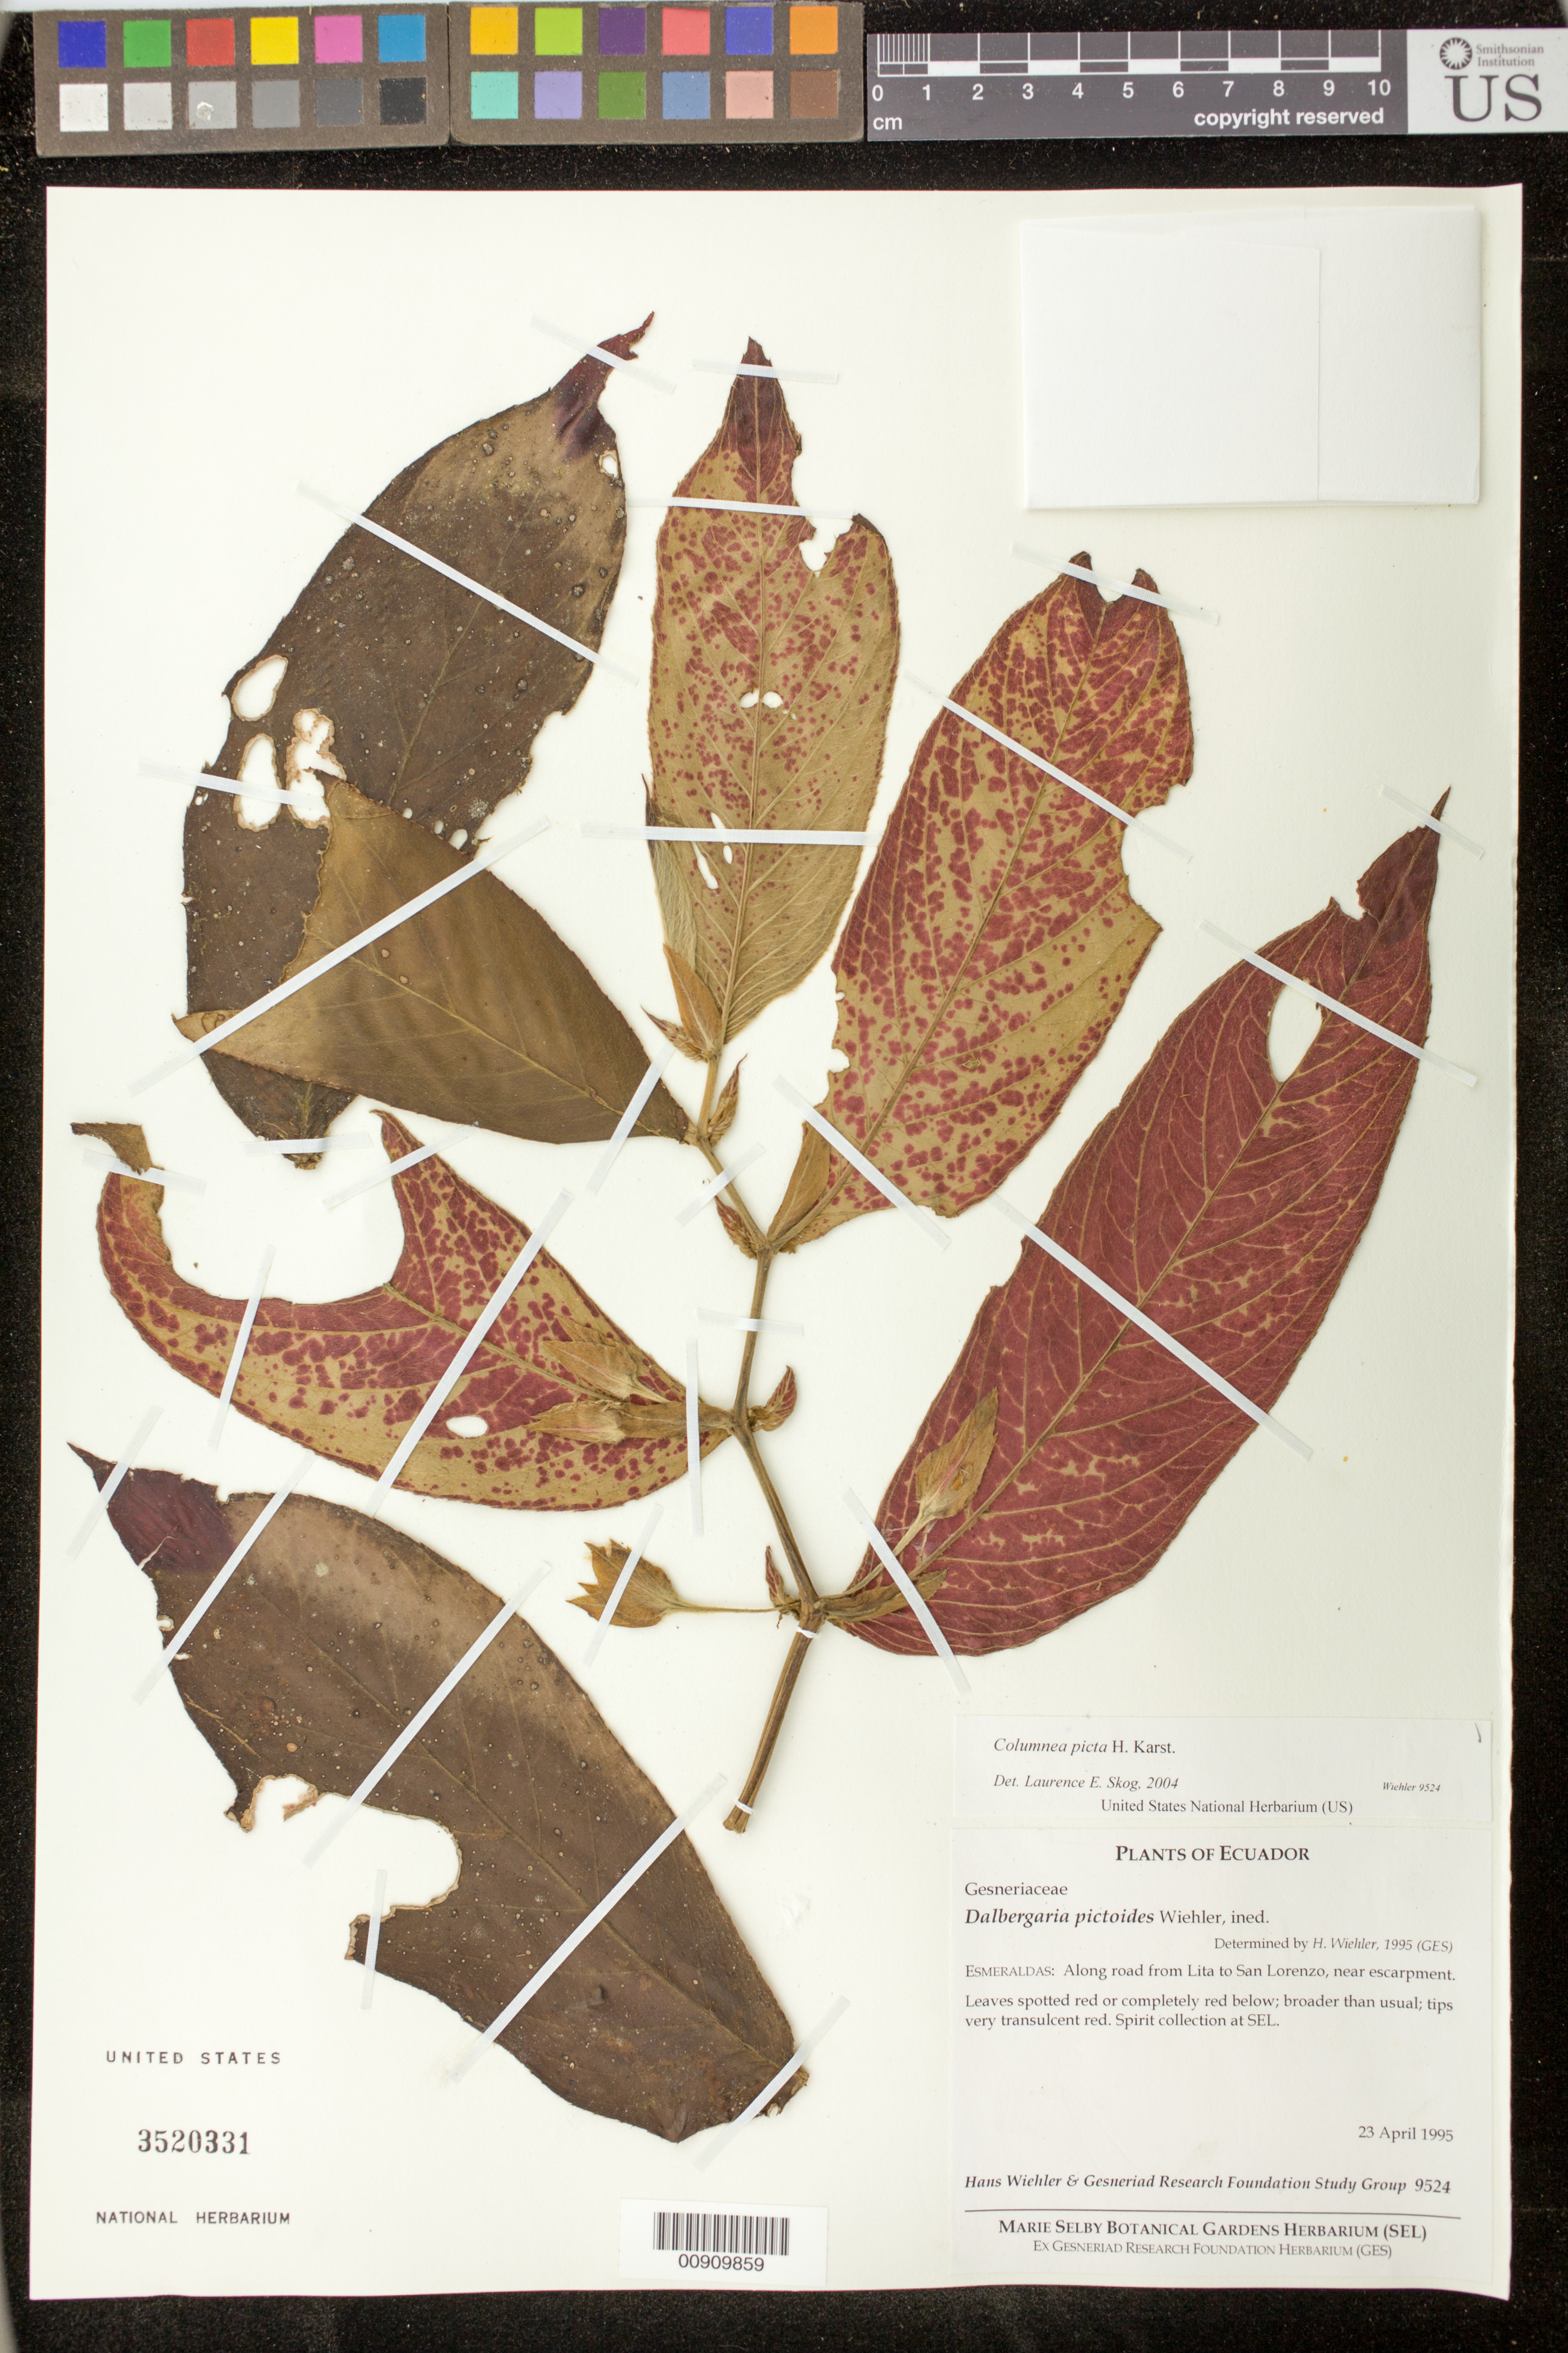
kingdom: Plantae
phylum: Tracheophyta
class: Magnoliopsida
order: Lamiales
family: Gesneriaceae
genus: Columnea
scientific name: Columnea karsteniana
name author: Singh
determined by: Skog, Laurence E.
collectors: H. J. Wiehler & GRF Study Group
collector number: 9524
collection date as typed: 23 Apr 1995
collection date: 1995-04-23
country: Ecuador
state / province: Esmeraldas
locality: Esmeraldas: along road from Lita to San Lorenzo, near escarpment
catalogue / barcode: US 3520331